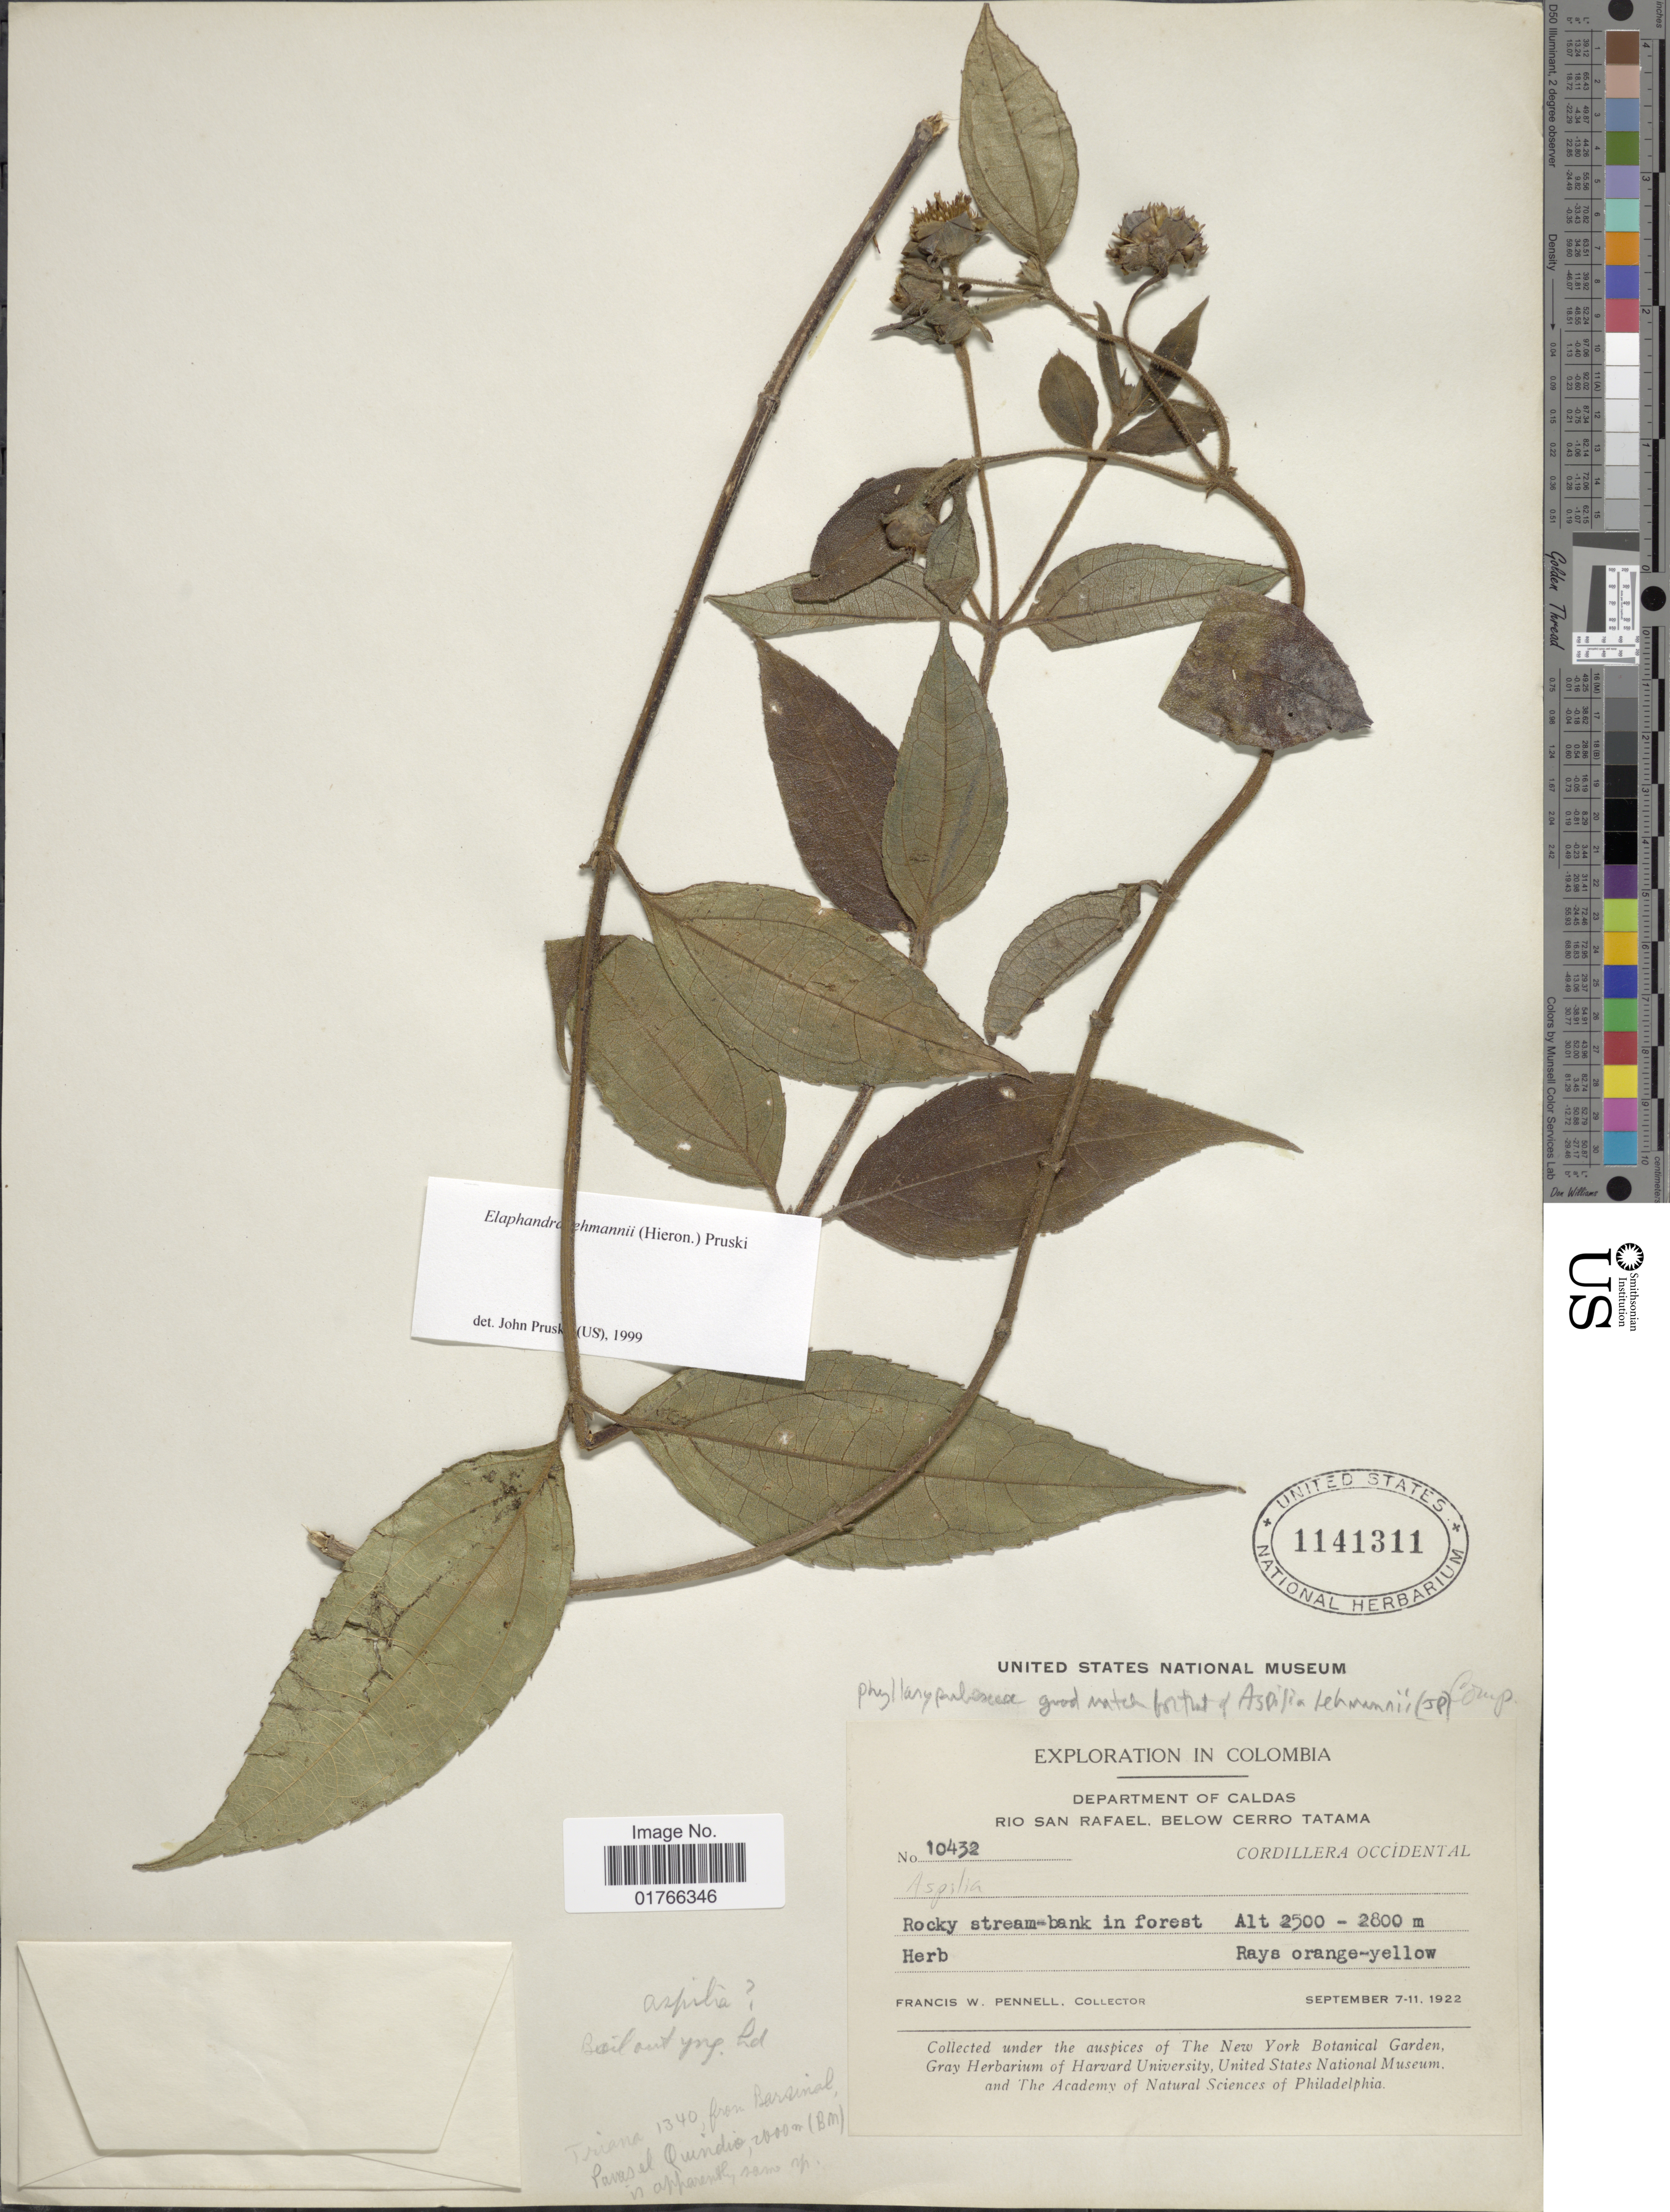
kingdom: Plantae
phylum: Tracheophyta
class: Magnoliopsida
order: Asterales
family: Asteraceae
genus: Elaphandra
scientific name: Elaphandra lehmannii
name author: (Hieron.) Pruski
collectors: F. W. Pennell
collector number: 10432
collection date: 1922-09-07/1922-09-11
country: Colombia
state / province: Caldas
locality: Rio San Rafael, below Cerro Tatama, Cordillera Occidental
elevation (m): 2500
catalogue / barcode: US 1141311